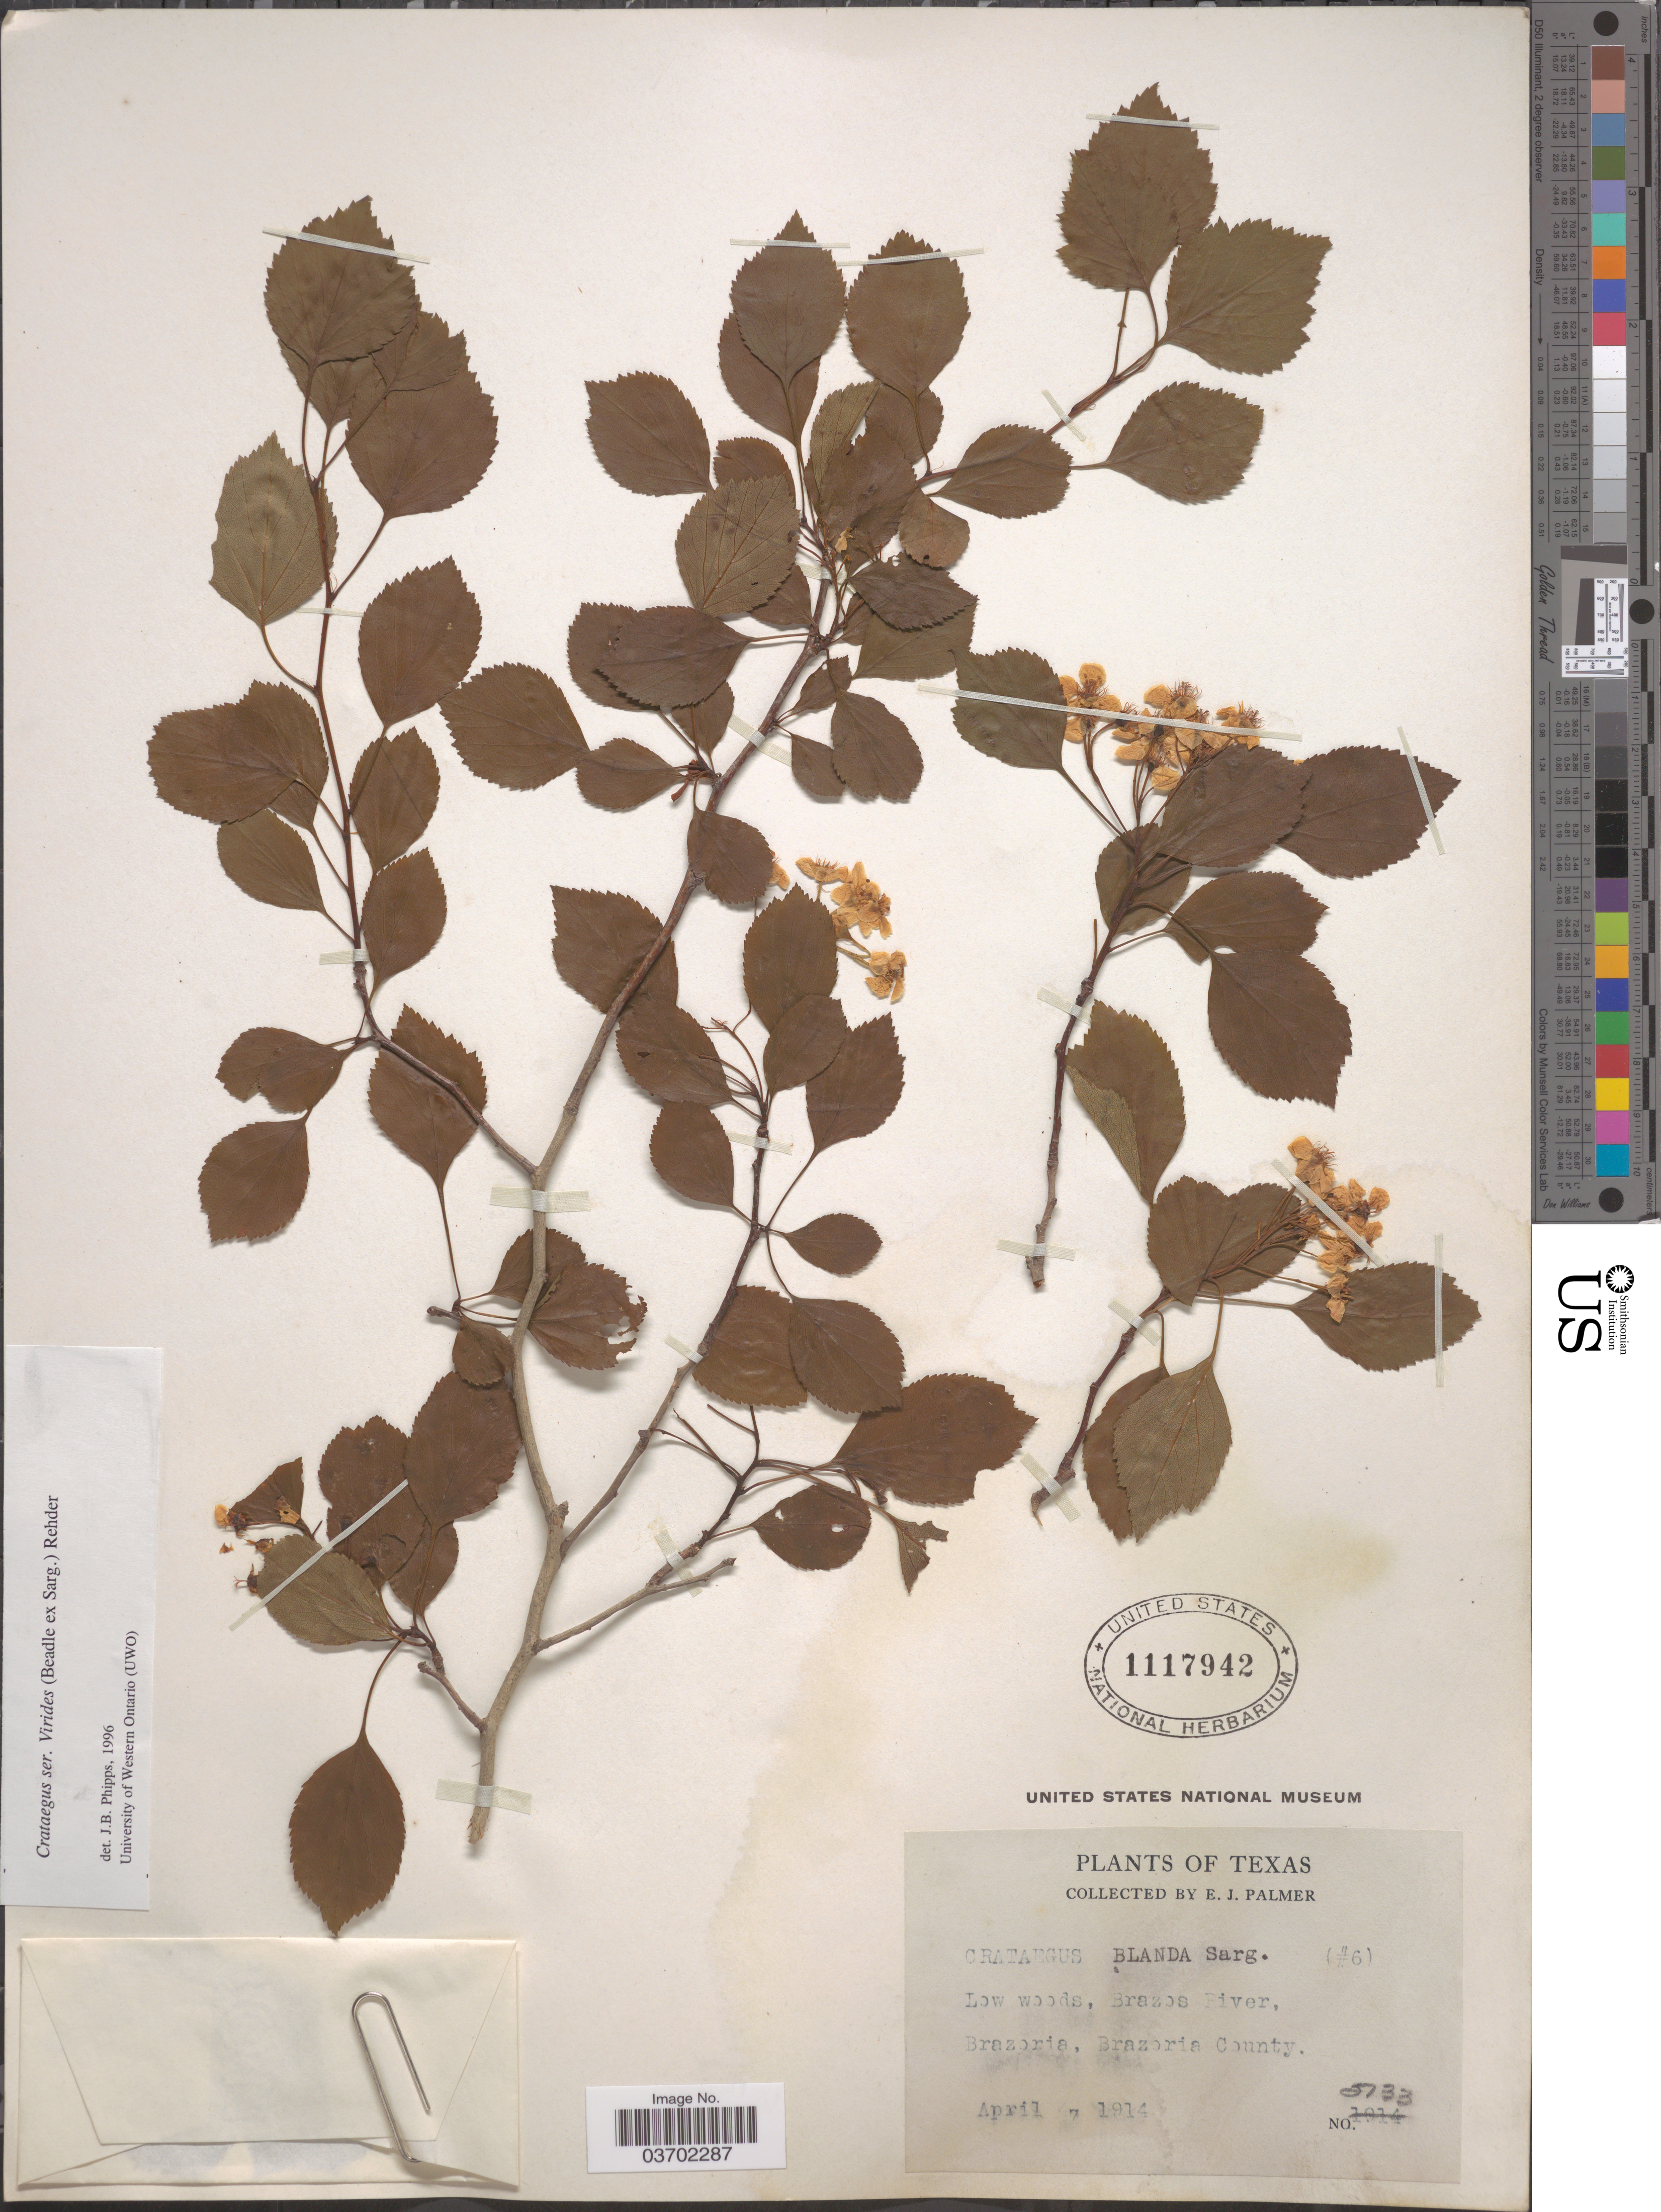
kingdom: Plantae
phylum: Tracheophyta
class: Magnoliopsida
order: Rosales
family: Rosaceae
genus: Crataegus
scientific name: Crataegus viridis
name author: L.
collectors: E. J. Palmer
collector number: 5133*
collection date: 1914-04-07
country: United States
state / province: Texas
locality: Low woods, Brazos River, Brazoria, Brazoria County.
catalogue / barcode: US 1117942